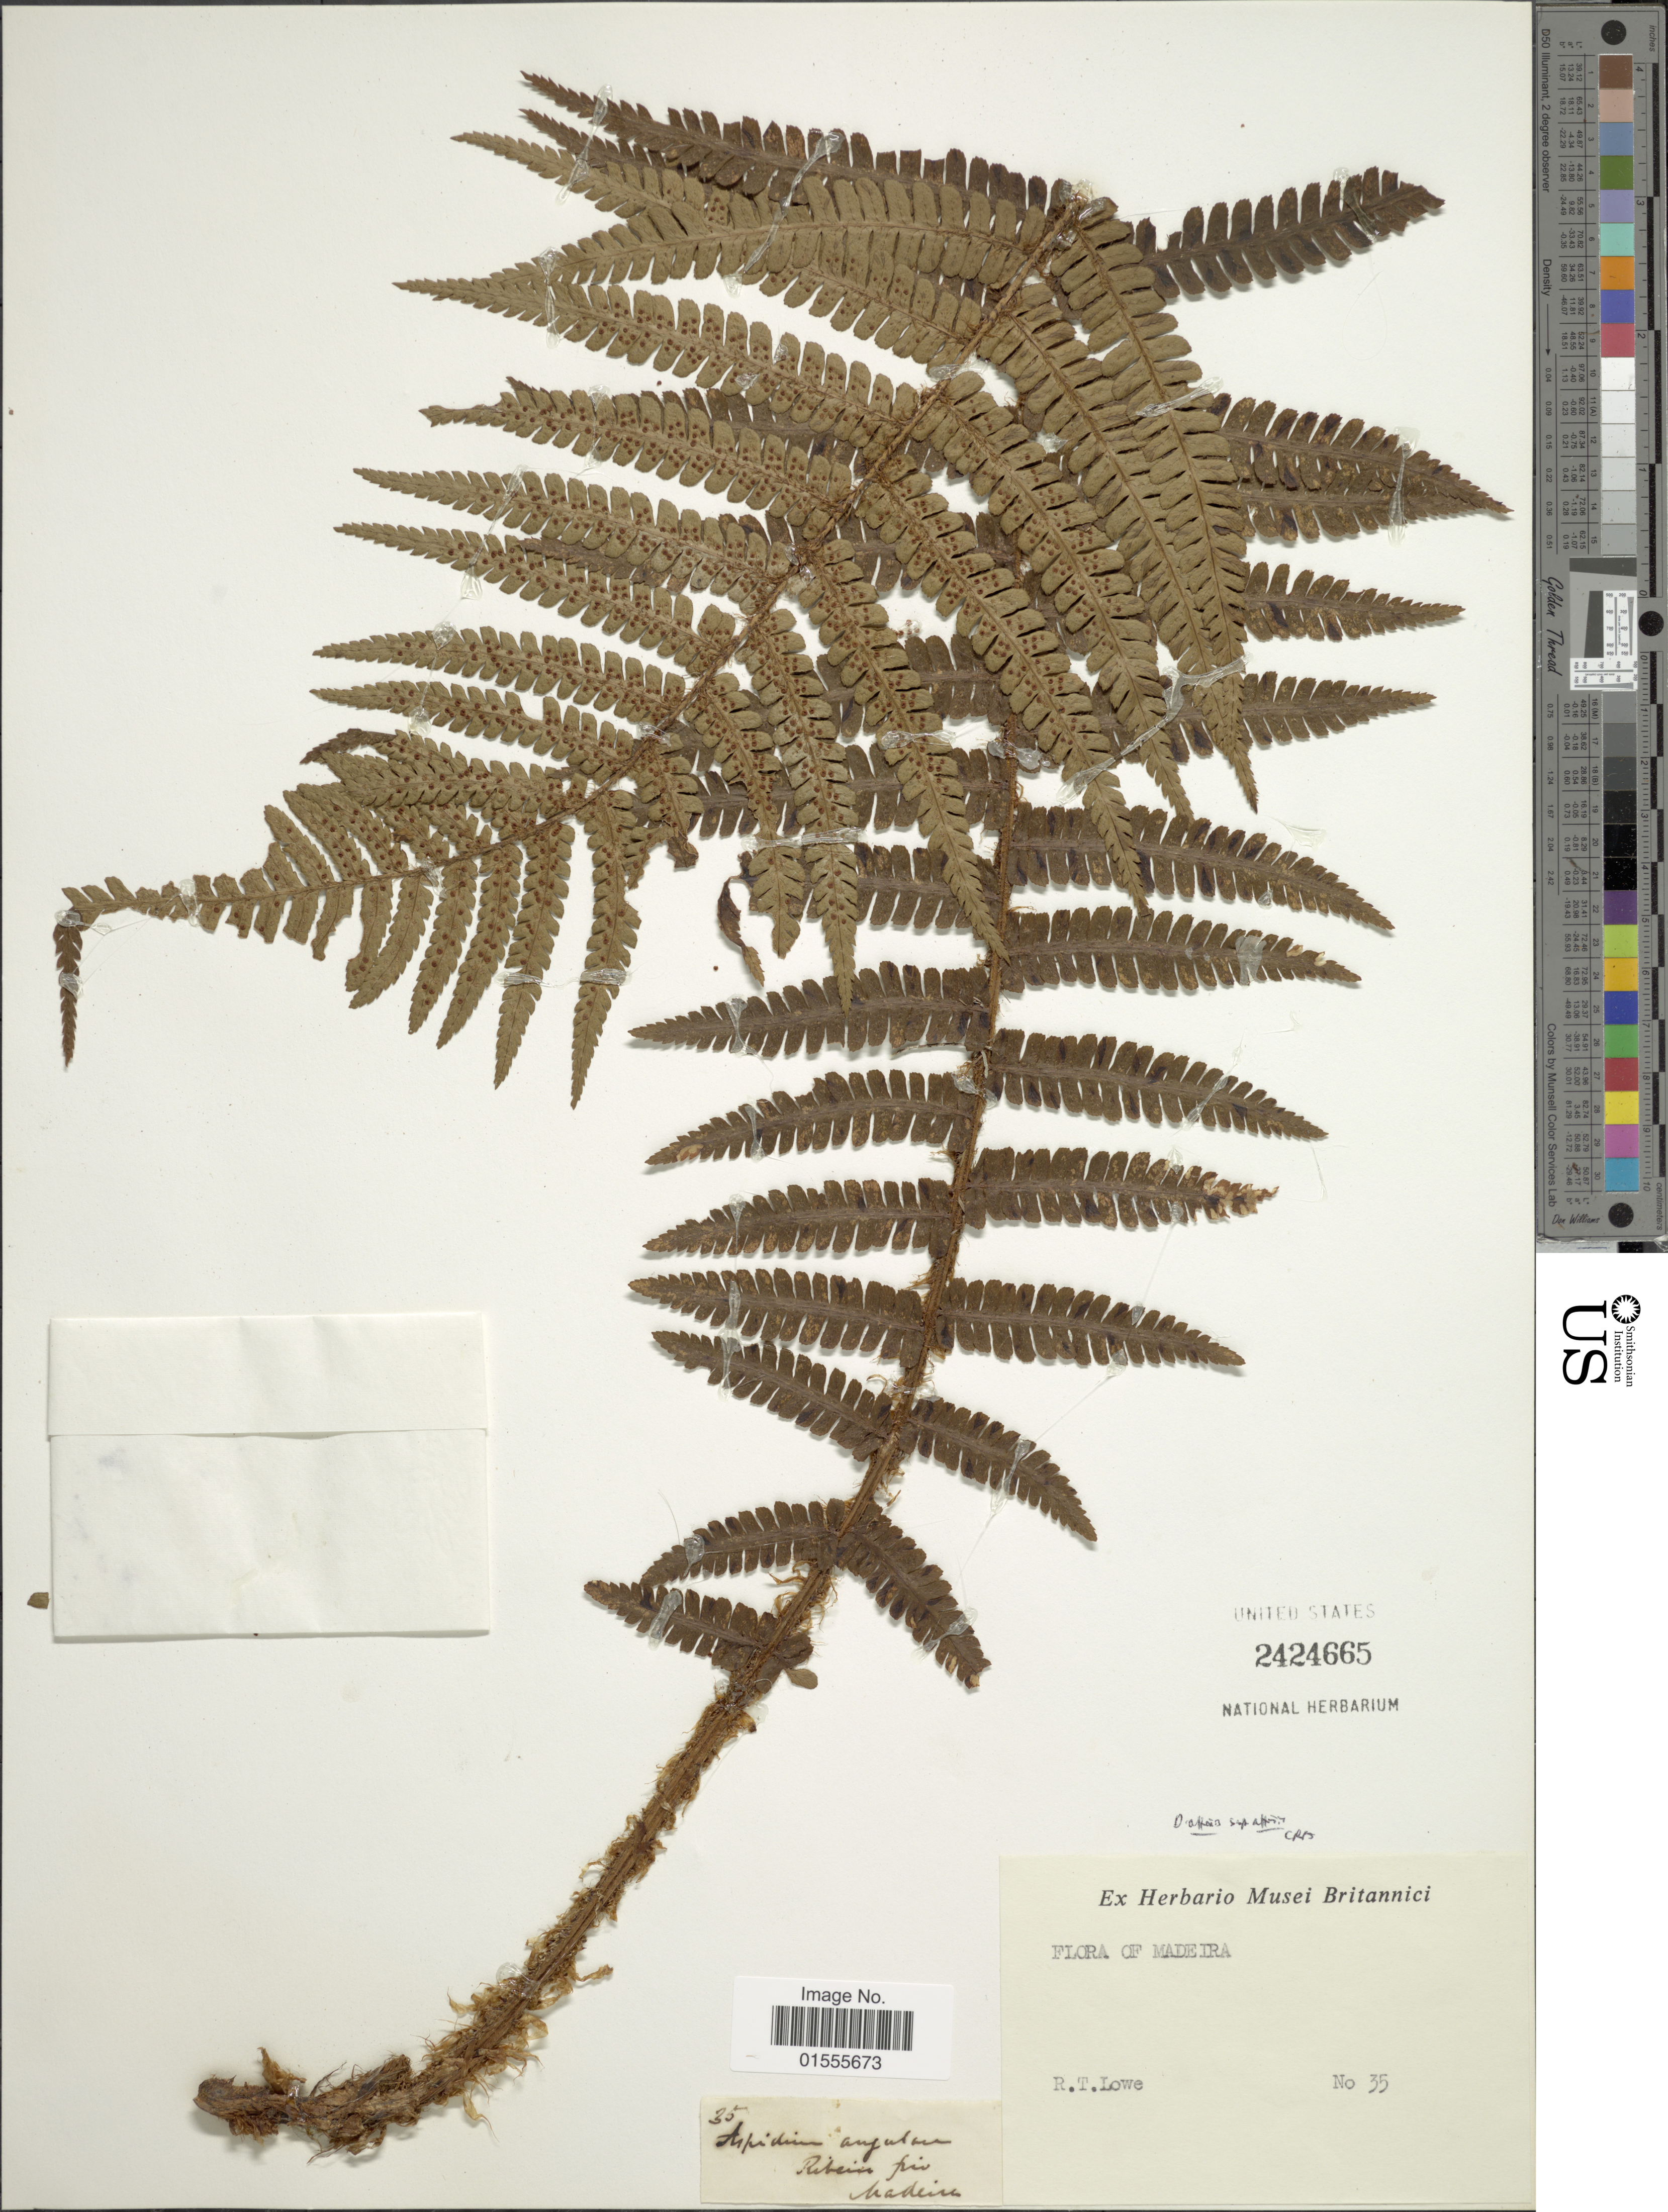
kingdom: Plantae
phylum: Tracheophyta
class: Polypodiopsida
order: Polypodiales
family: Dryopteridaceae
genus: Dryopteris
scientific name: Dryopteris borreri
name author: (Newman) Oberholzer & Tavel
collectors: R. T. Lowe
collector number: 35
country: Portugal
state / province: Madeira (Aut. Reg.)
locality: Ribeira frio Madeira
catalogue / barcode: US 2424665